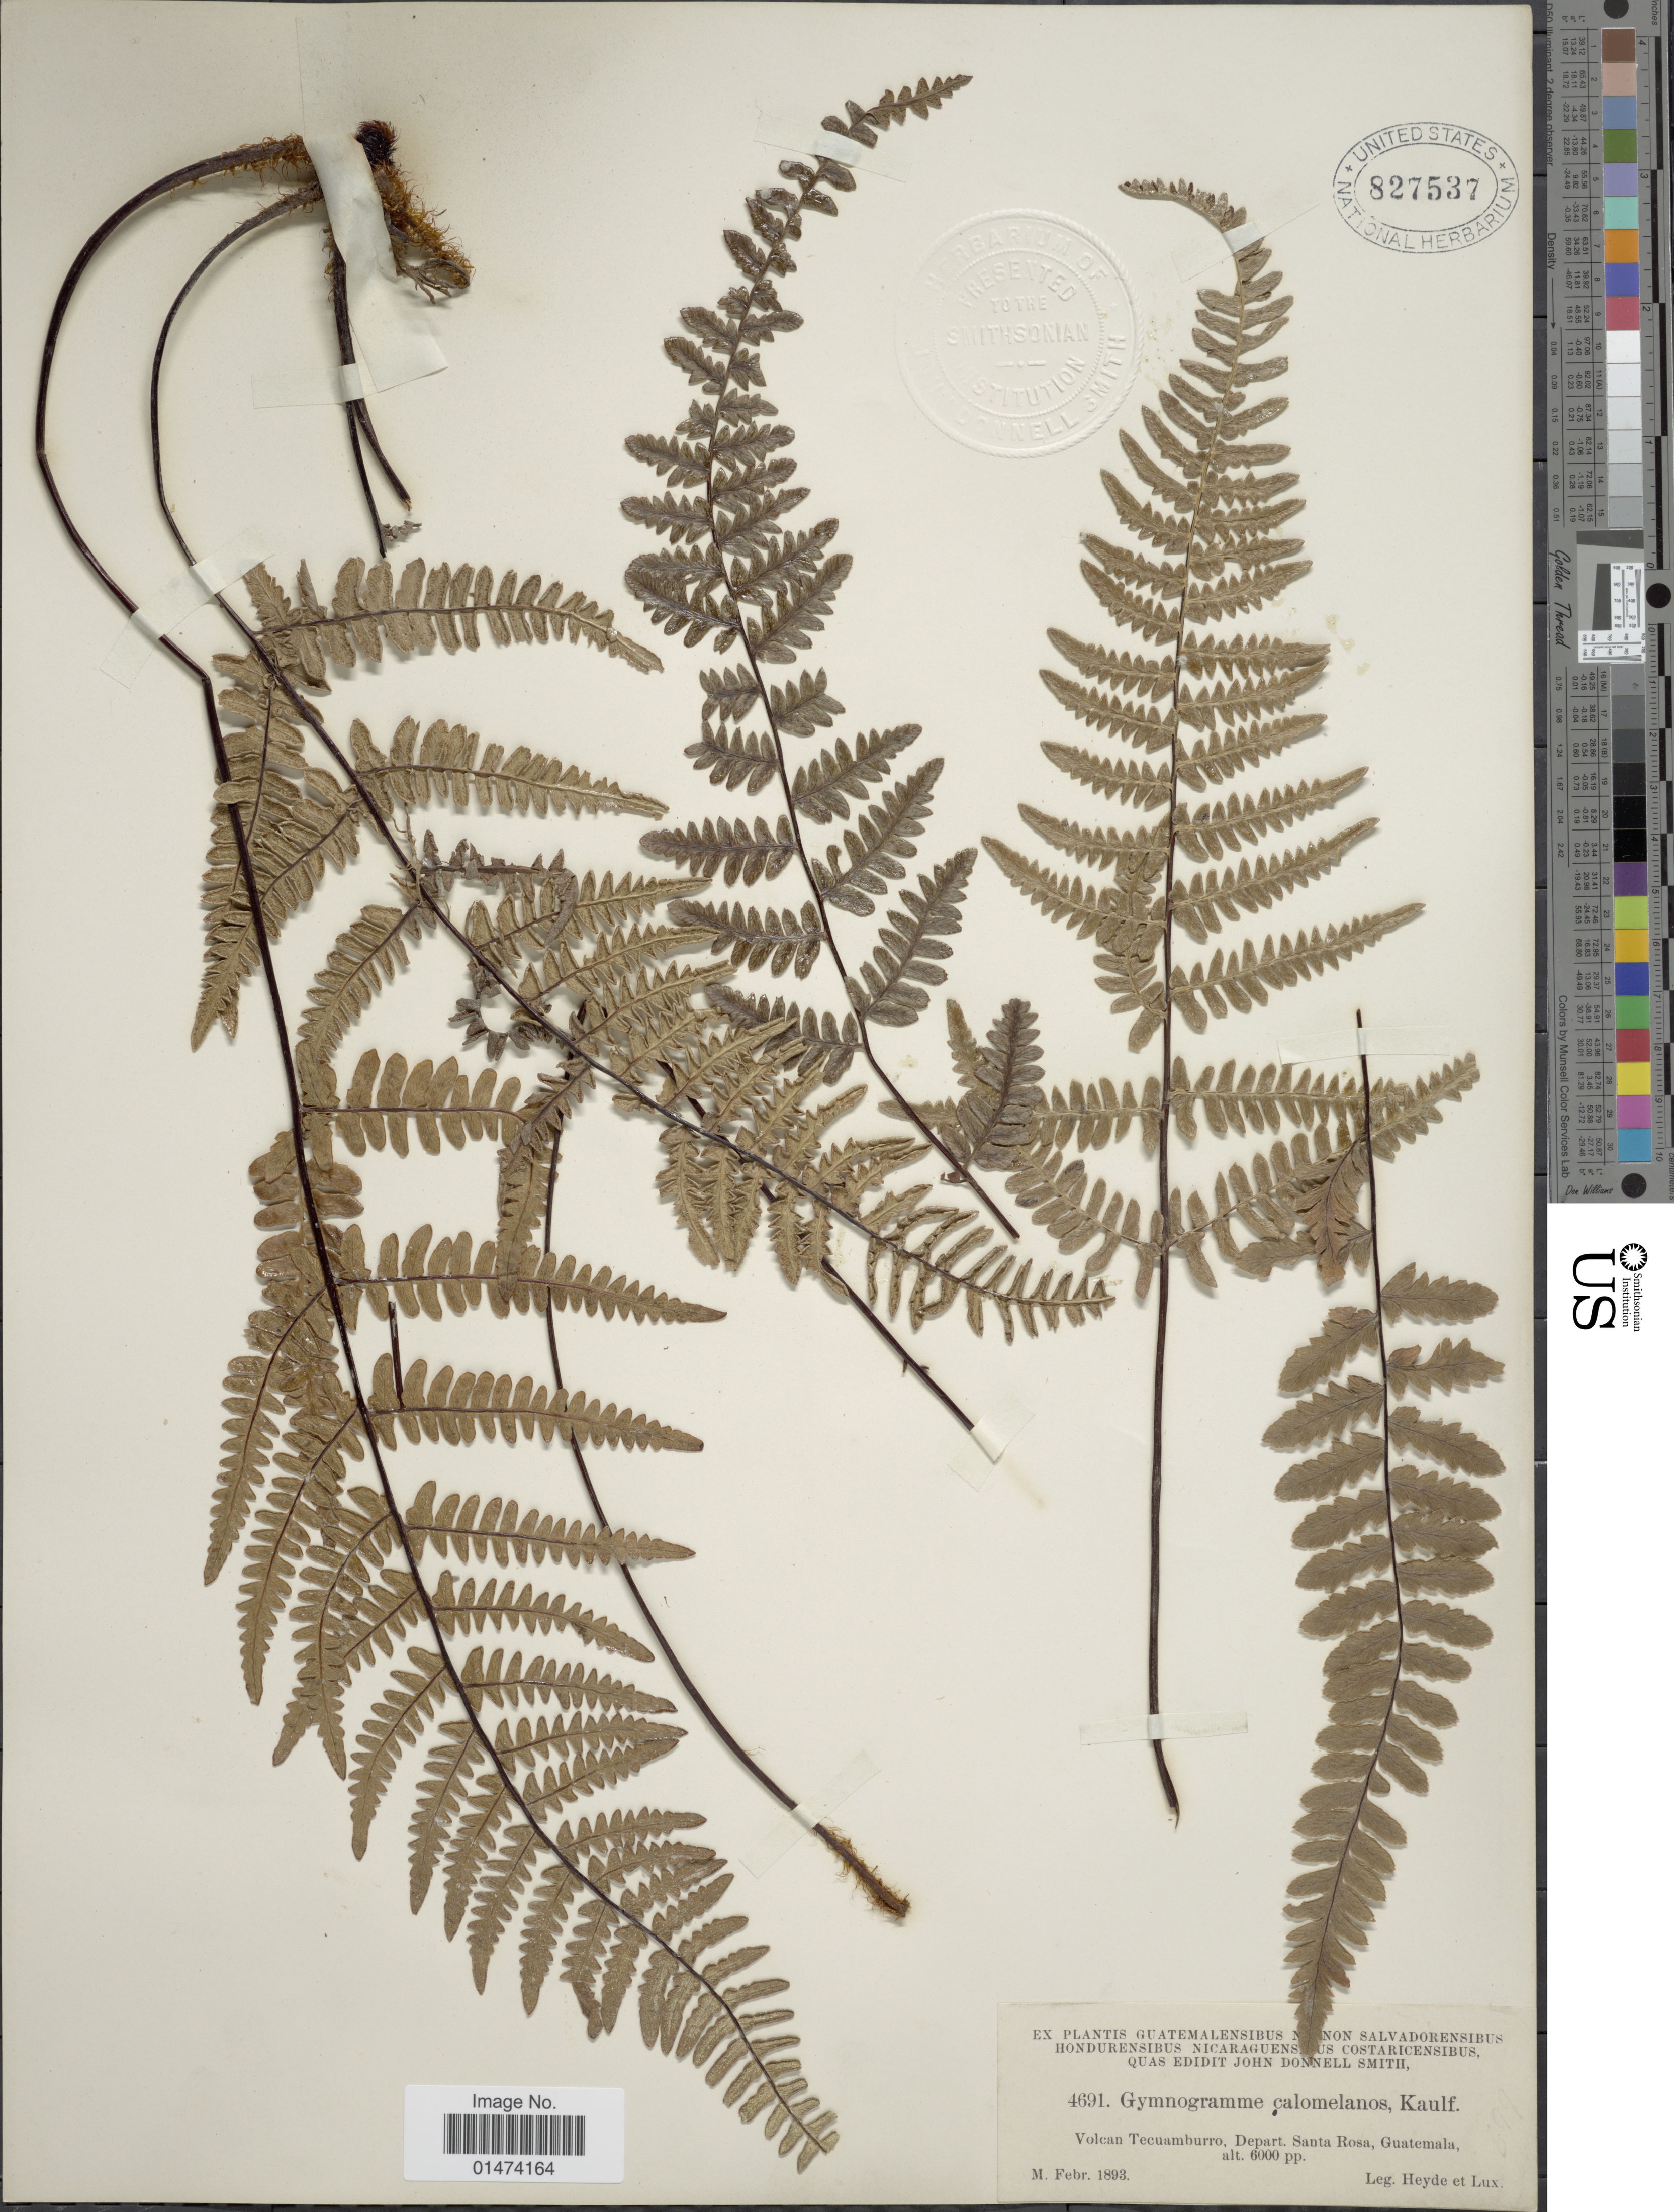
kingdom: Plantae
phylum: Tracheophyta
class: Polypodiopsida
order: Polypodiales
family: Pteridaceae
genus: Pityrogramma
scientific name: Pityrogramma tartarea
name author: (Cav.) Maxon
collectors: Heyde & Lux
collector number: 4691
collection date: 1893-02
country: Guatemala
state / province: Santa Rosa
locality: Volcan Tecuamburro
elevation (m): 1829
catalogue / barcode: US 827537